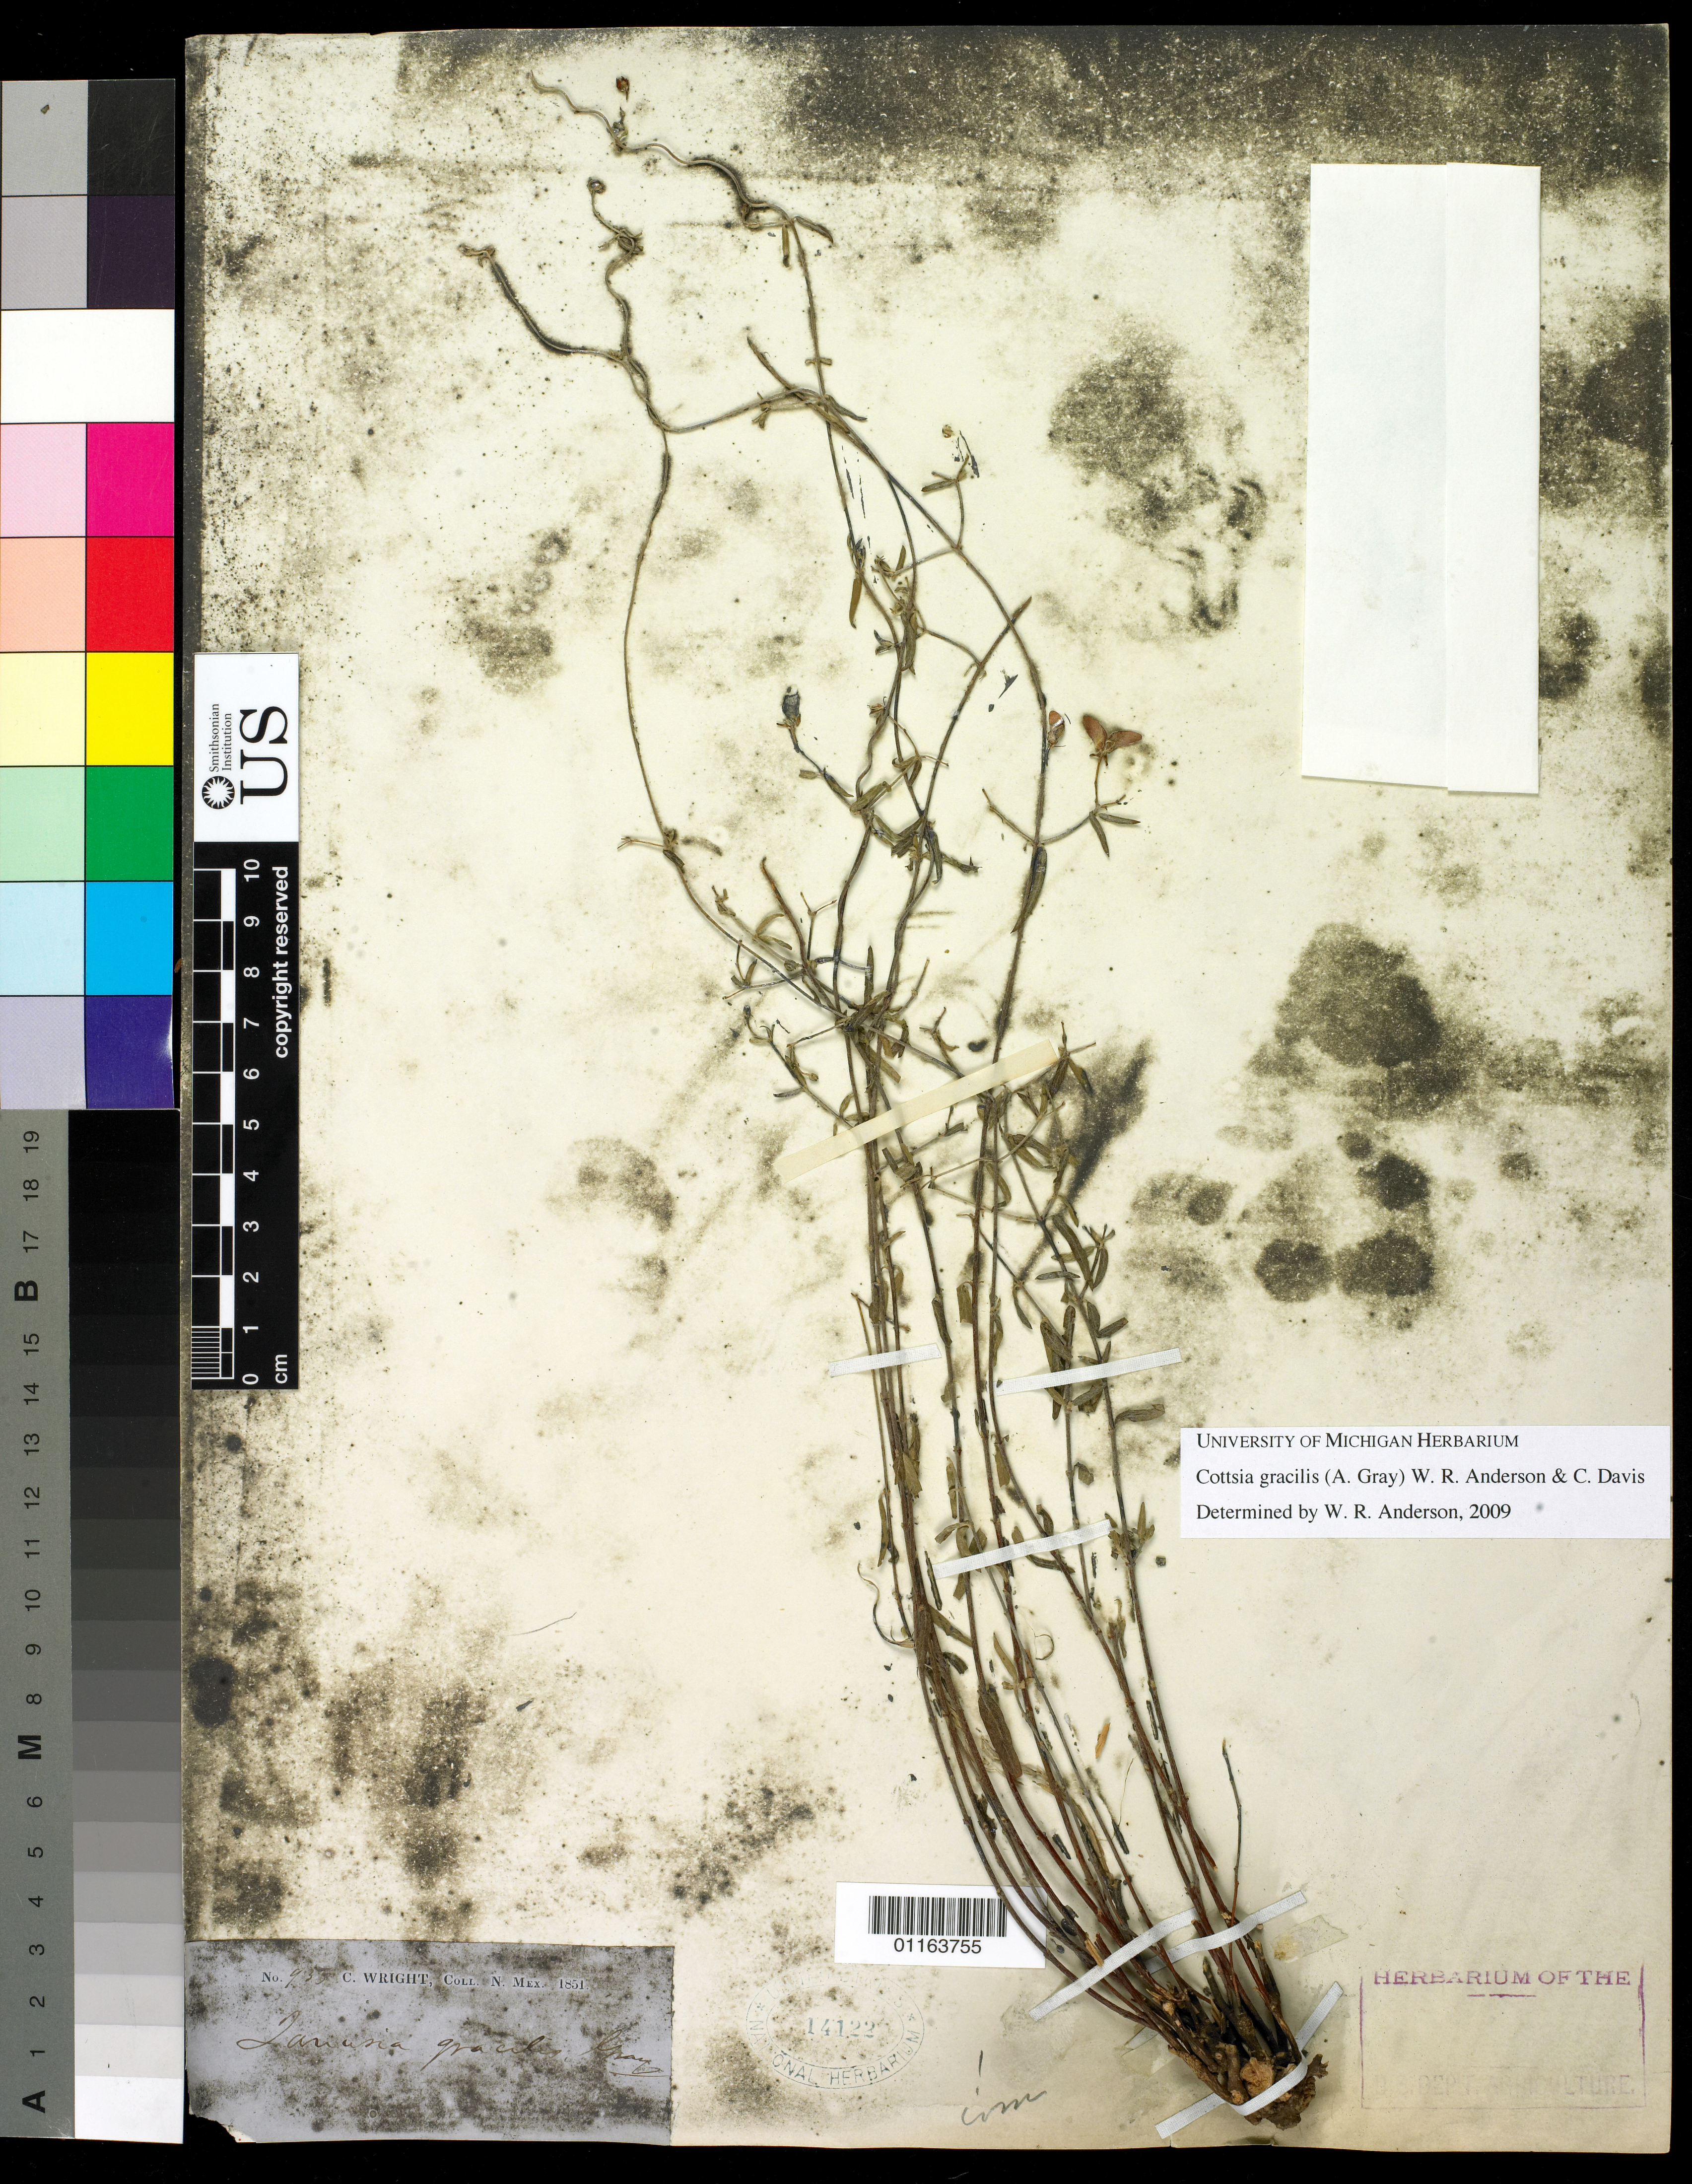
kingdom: Plantae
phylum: Tracheophyta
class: Magnoliopsida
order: Malpighiales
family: Malpighiaceae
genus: Cottsia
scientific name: Cottsia gracilis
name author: (A. Gray) W.R. Anderson & C. Davis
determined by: Anderson, W. R., (MICH), University of Michigan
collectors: C. Wright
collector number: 933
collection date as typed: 1851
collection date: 1851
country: United States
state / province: New Mexico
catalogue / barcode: US 14122